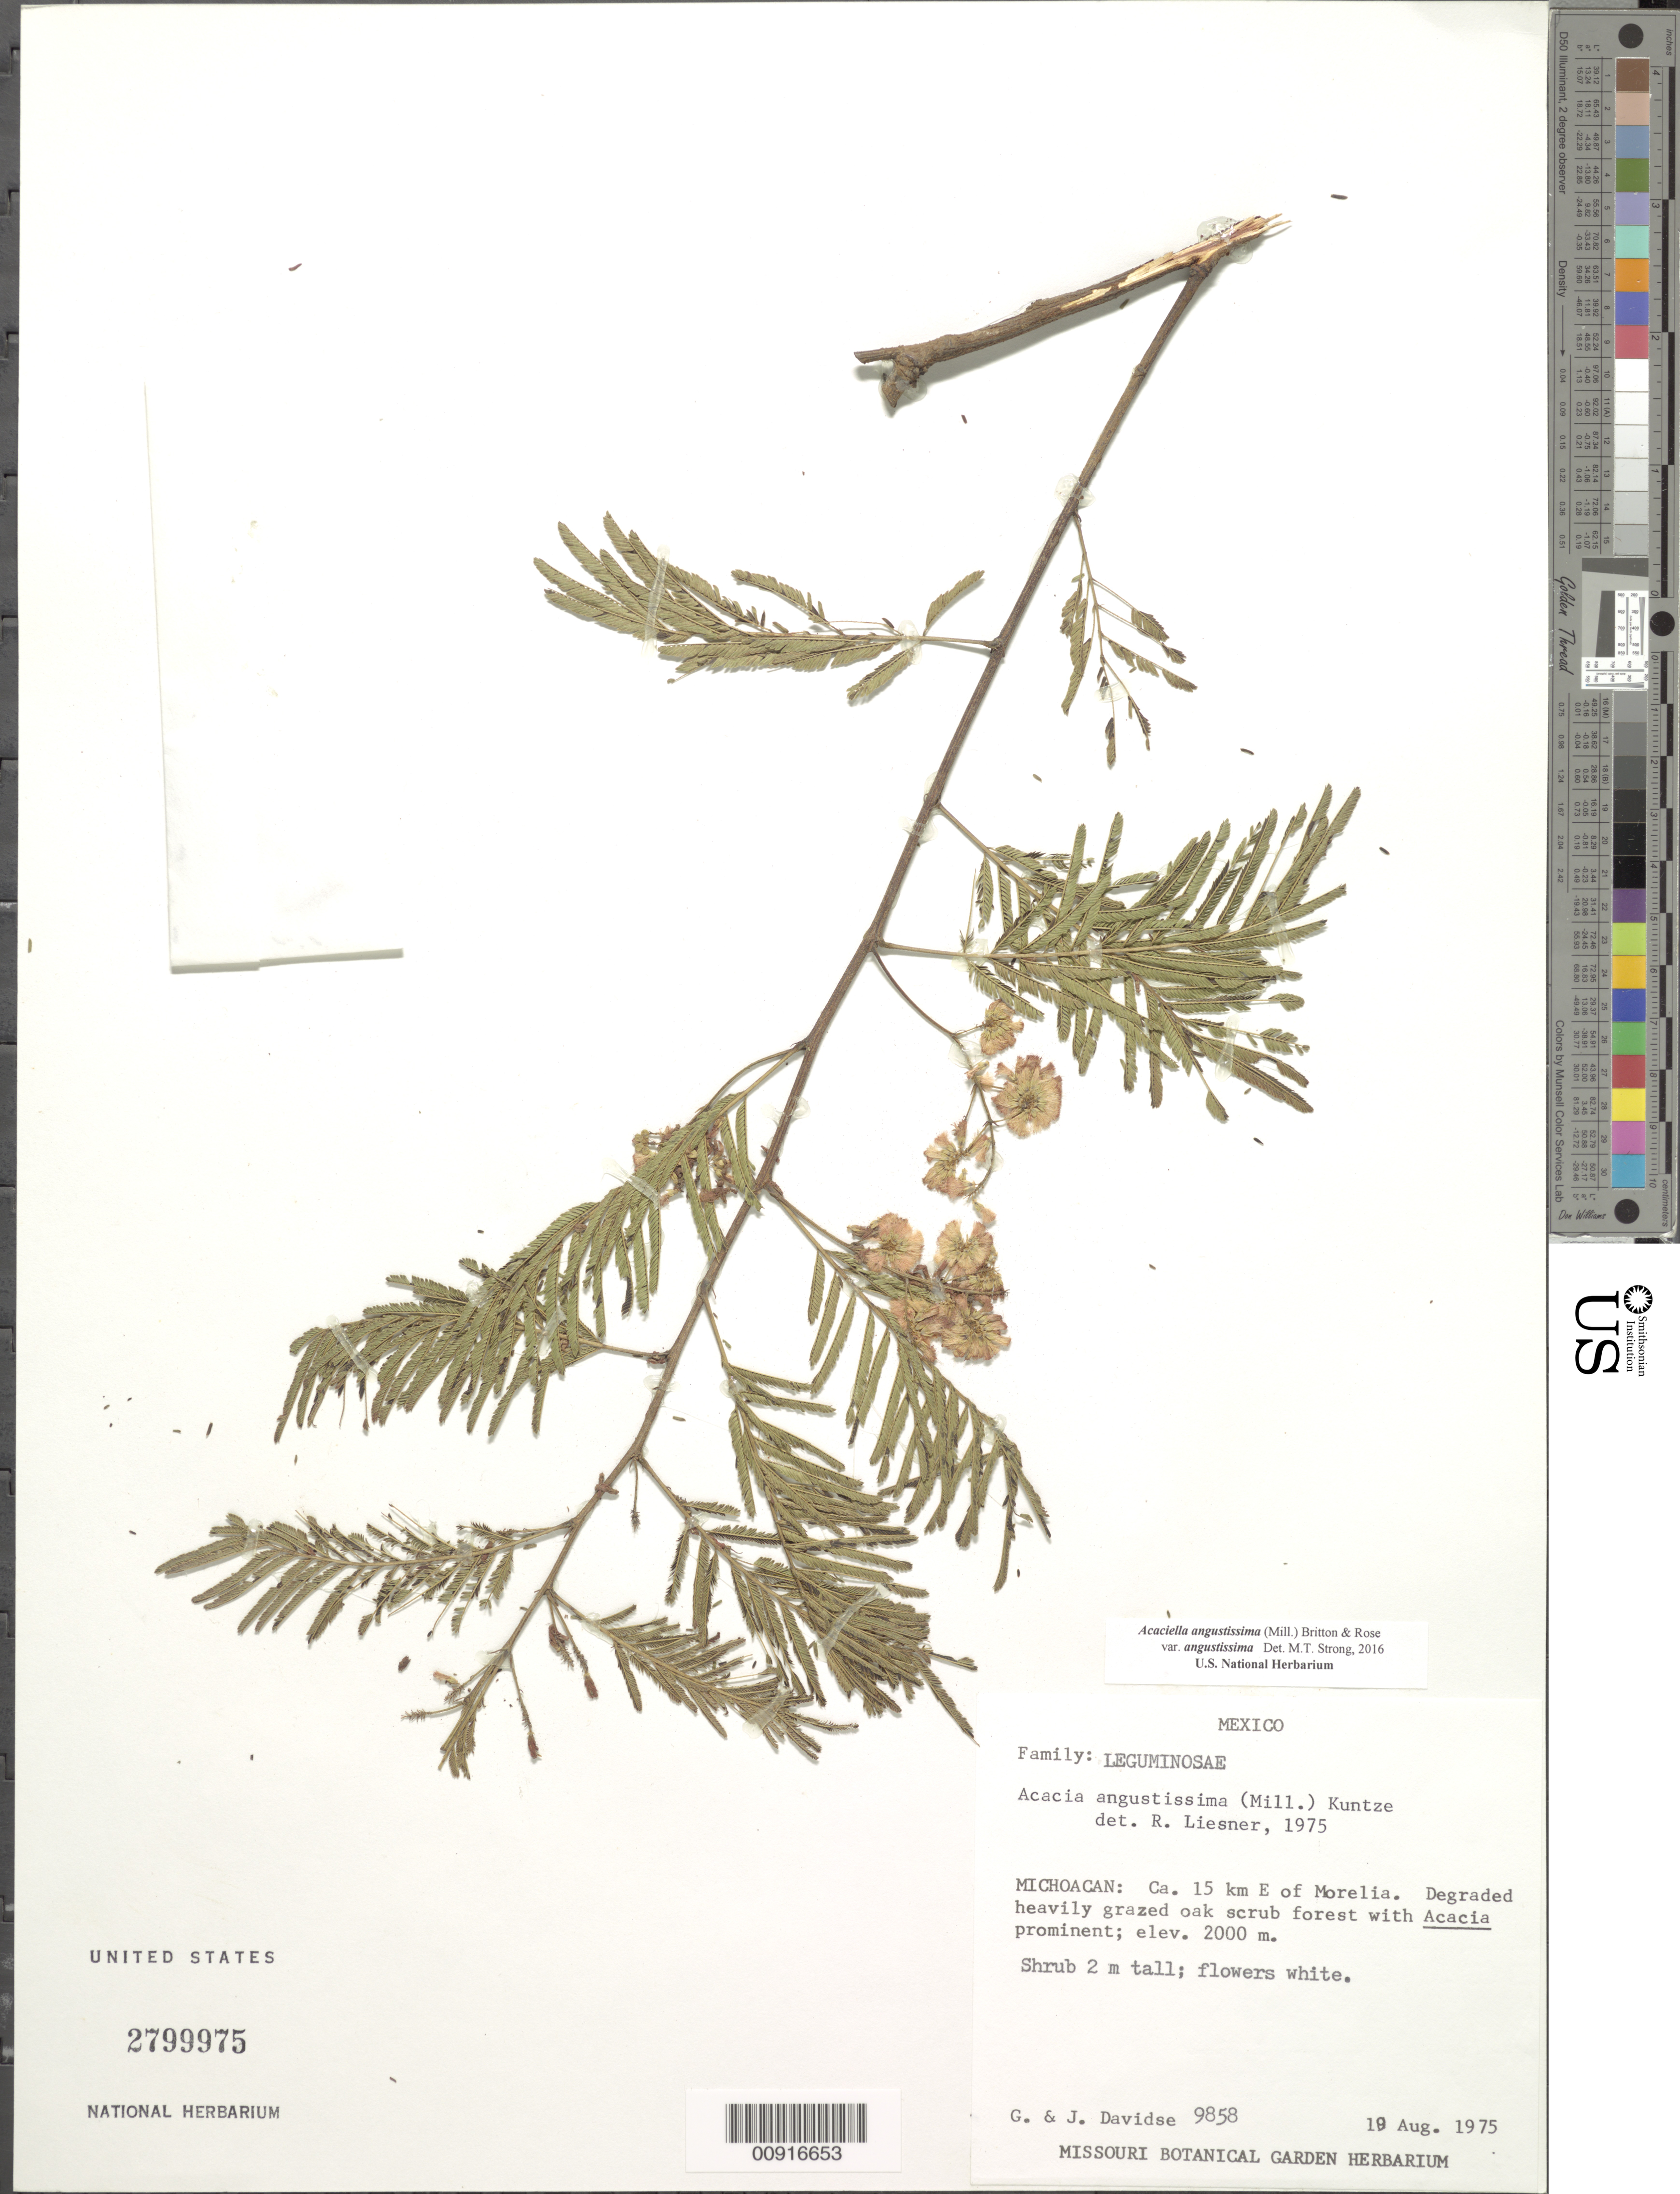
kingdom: Plantae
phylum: Tracheophyta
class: Magnoliopsida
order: Fabales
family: Fabaceae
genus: Acaciella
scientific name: Acaciella angustissima var. angustissima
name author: (Mill.) Britton & Rose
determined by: Strong, M. T., (US), Smithsonian Institution - National Museum of Natural History (UNITED STATES)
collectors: G. Davidse & J. Davidse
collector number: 9858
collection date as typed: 19 Aug 1975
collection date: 1975-08-19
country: Mexico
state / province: Michoacán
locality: Michoacán: ca. 15 km. E of Morelia.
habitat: Degraded heavily grazed oak scrub forest with Acacia prominent.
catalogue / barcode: US 2799975